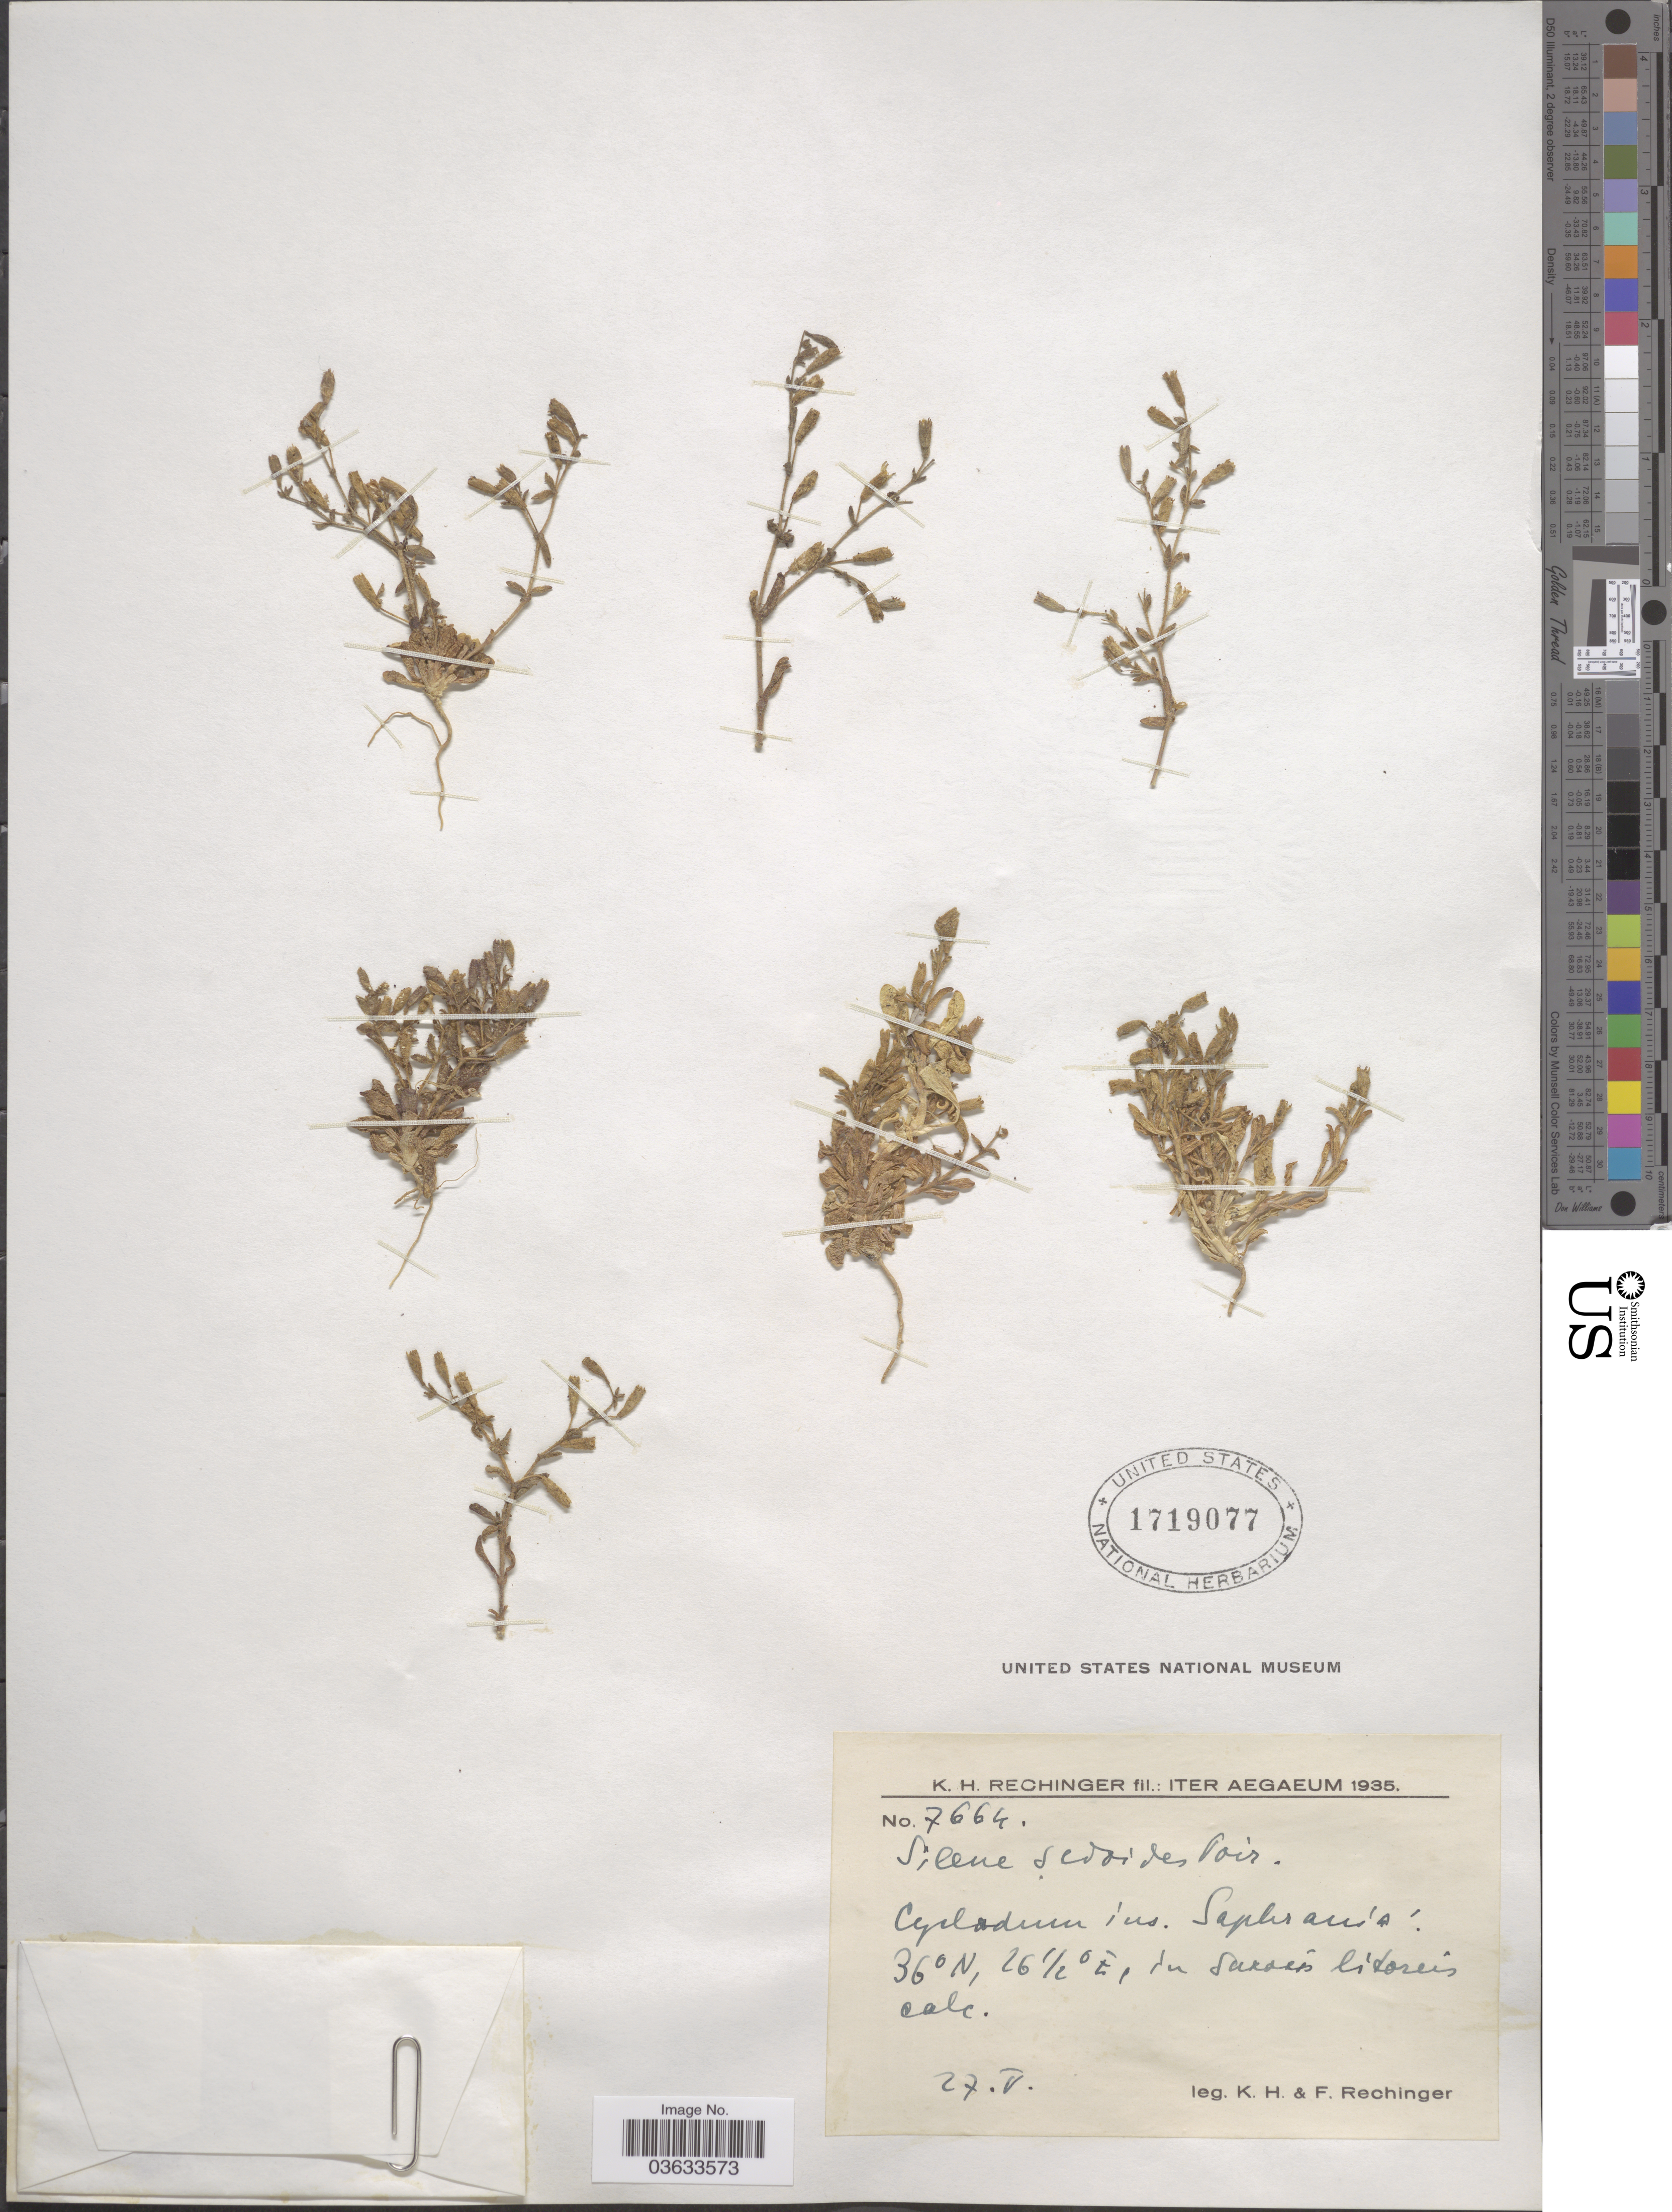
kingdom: Plantae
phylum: Tracheophyta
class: Magnoliopsida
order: Caryophyllales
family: Caryophyllaceae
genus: Silene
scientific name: Silene sedoides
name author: Poir.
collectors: K. H. Rechinger & F. Rechinger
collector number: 7664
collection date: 1935-05-27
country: Greece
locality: Iter Aegæum. Cycladum ins. Saphrania.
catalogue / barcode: US 1719077